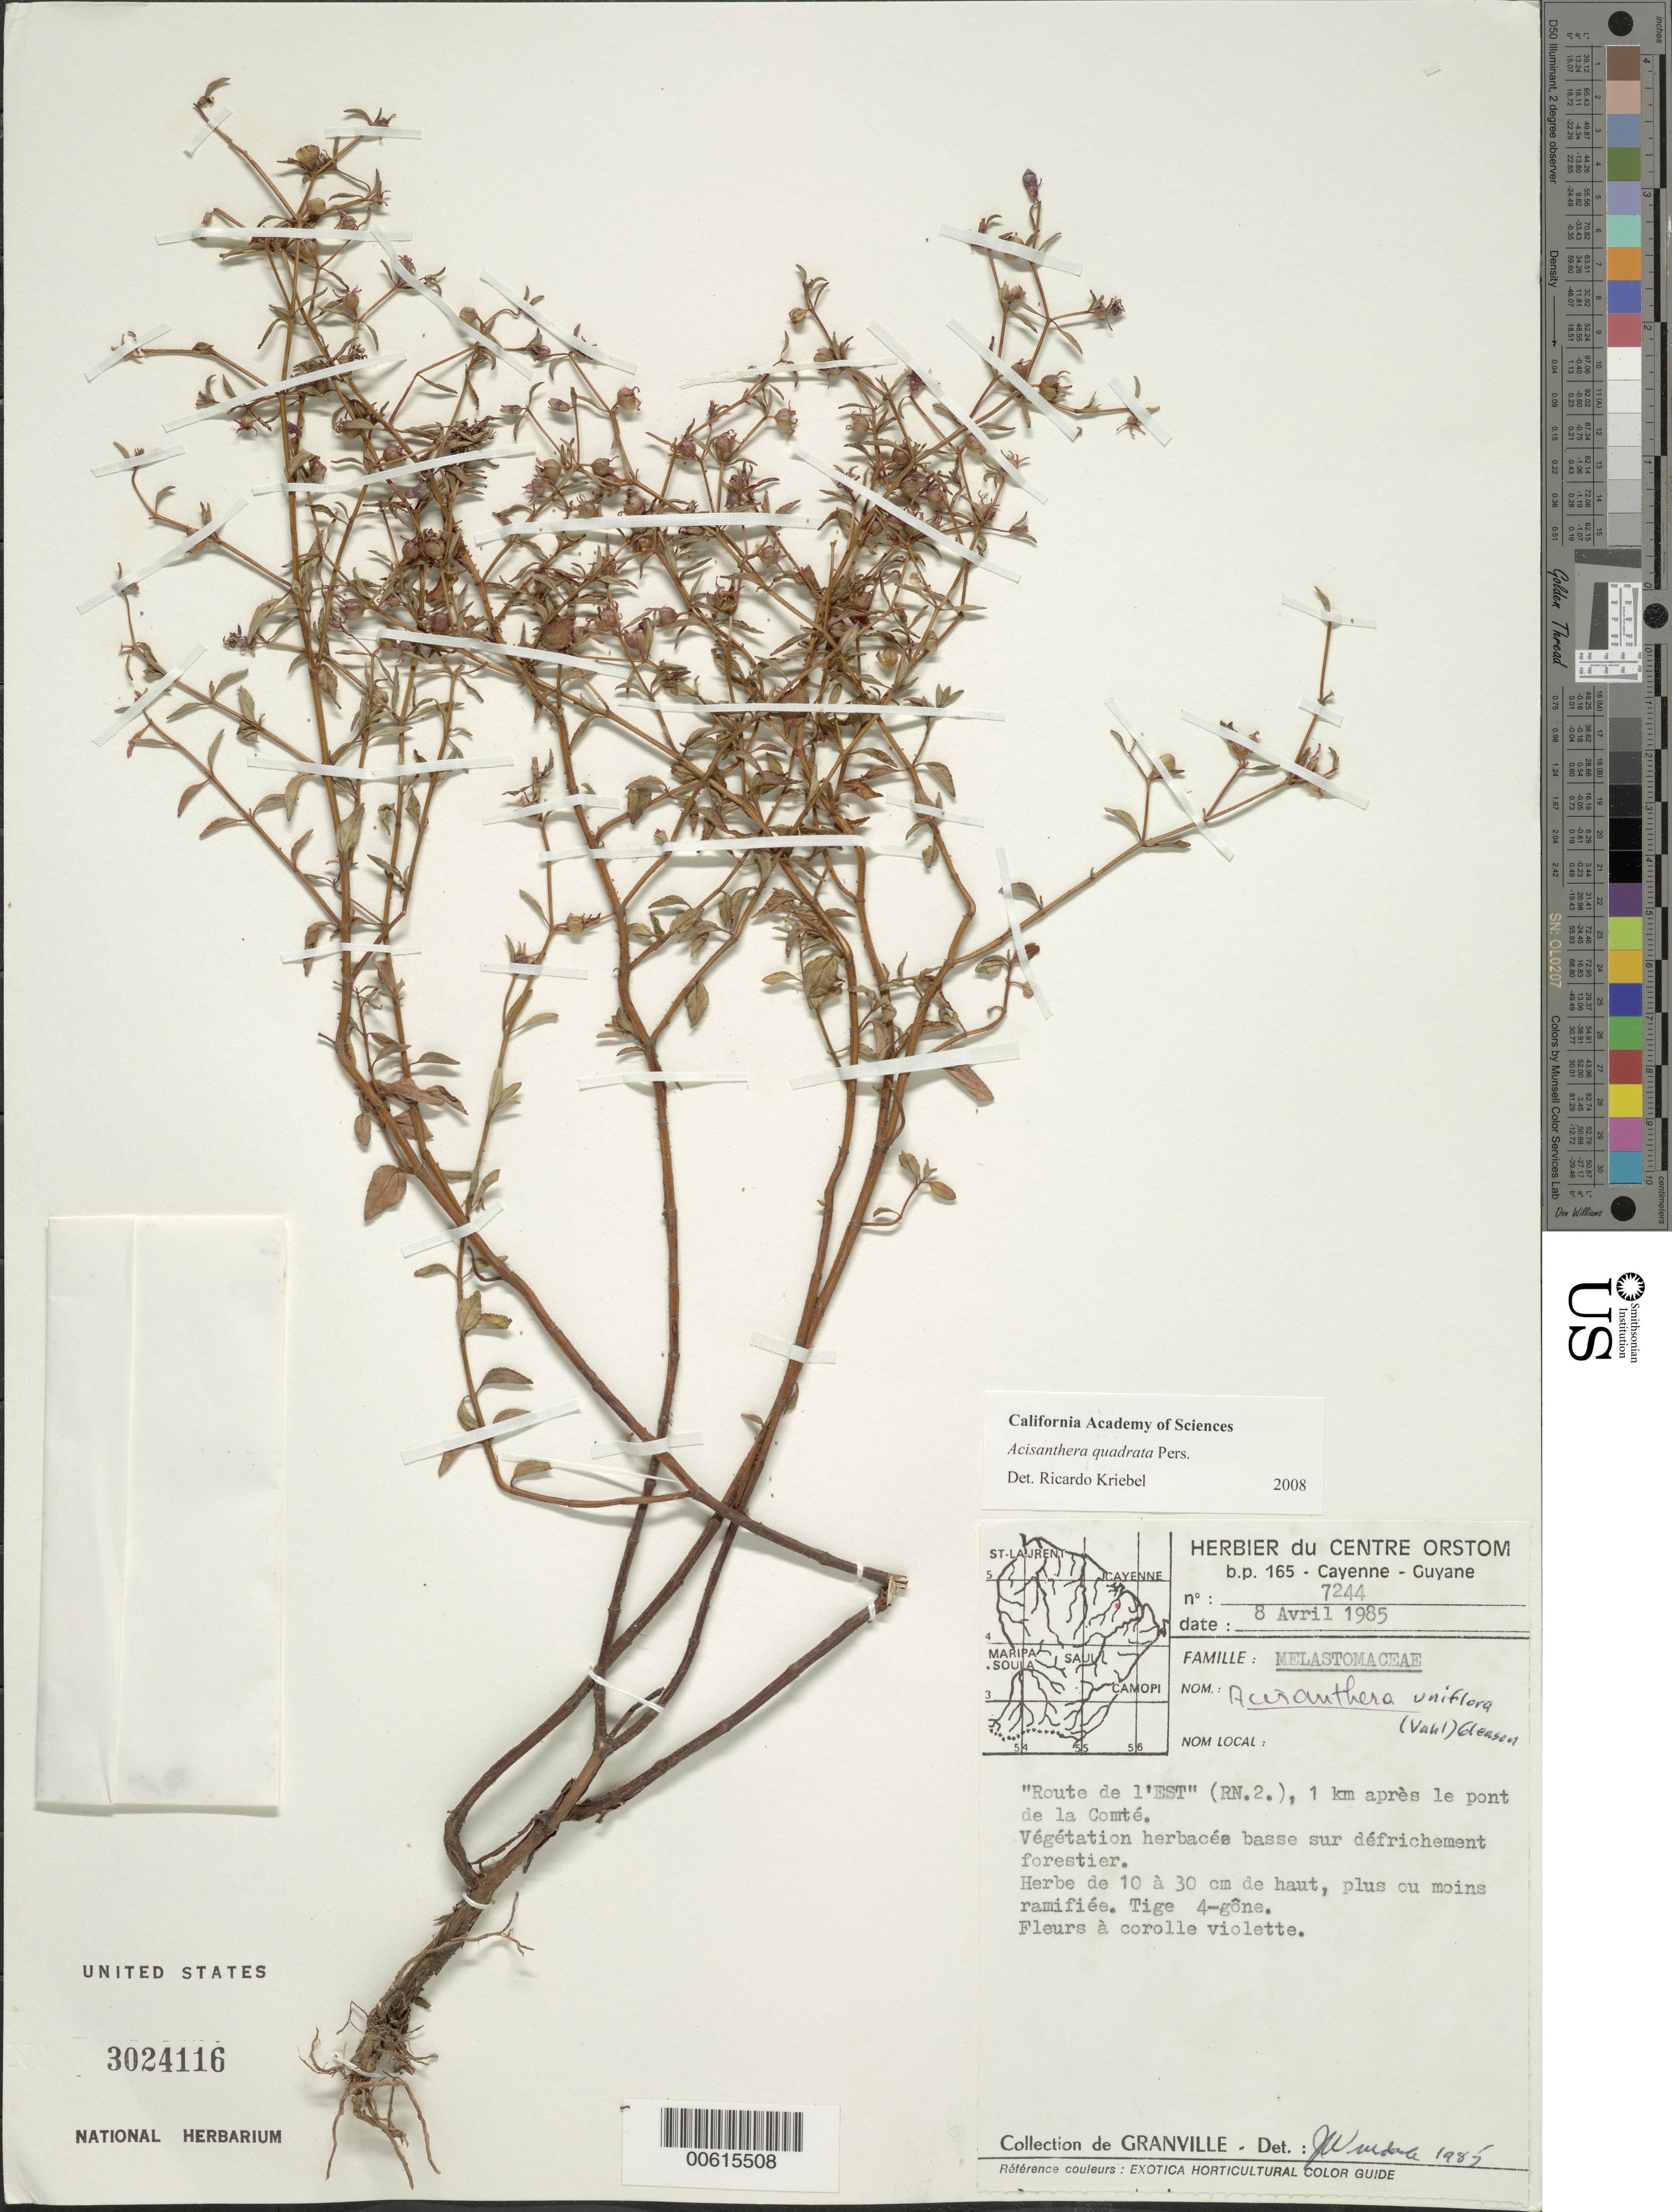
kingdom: Plantae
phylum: Tracheophyta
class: Magnoliopsida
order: Myrtales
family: Melastomataceae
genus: Acisanthera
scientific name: Acisanthera uniflora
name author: (Vahl) Gleason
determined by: Nunes da Silva, Diego, (RB), Jardim Botanico do Rio de Janeiro - Herbario (BRAZIL)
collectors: J.-J. de Granville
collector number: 7244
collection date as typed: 8-Apr-85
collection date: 1985-04-08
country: French Guiana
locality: Route de l'Est (RN.2), 1 km apres le pont de la Comté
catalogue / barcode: US 3024116